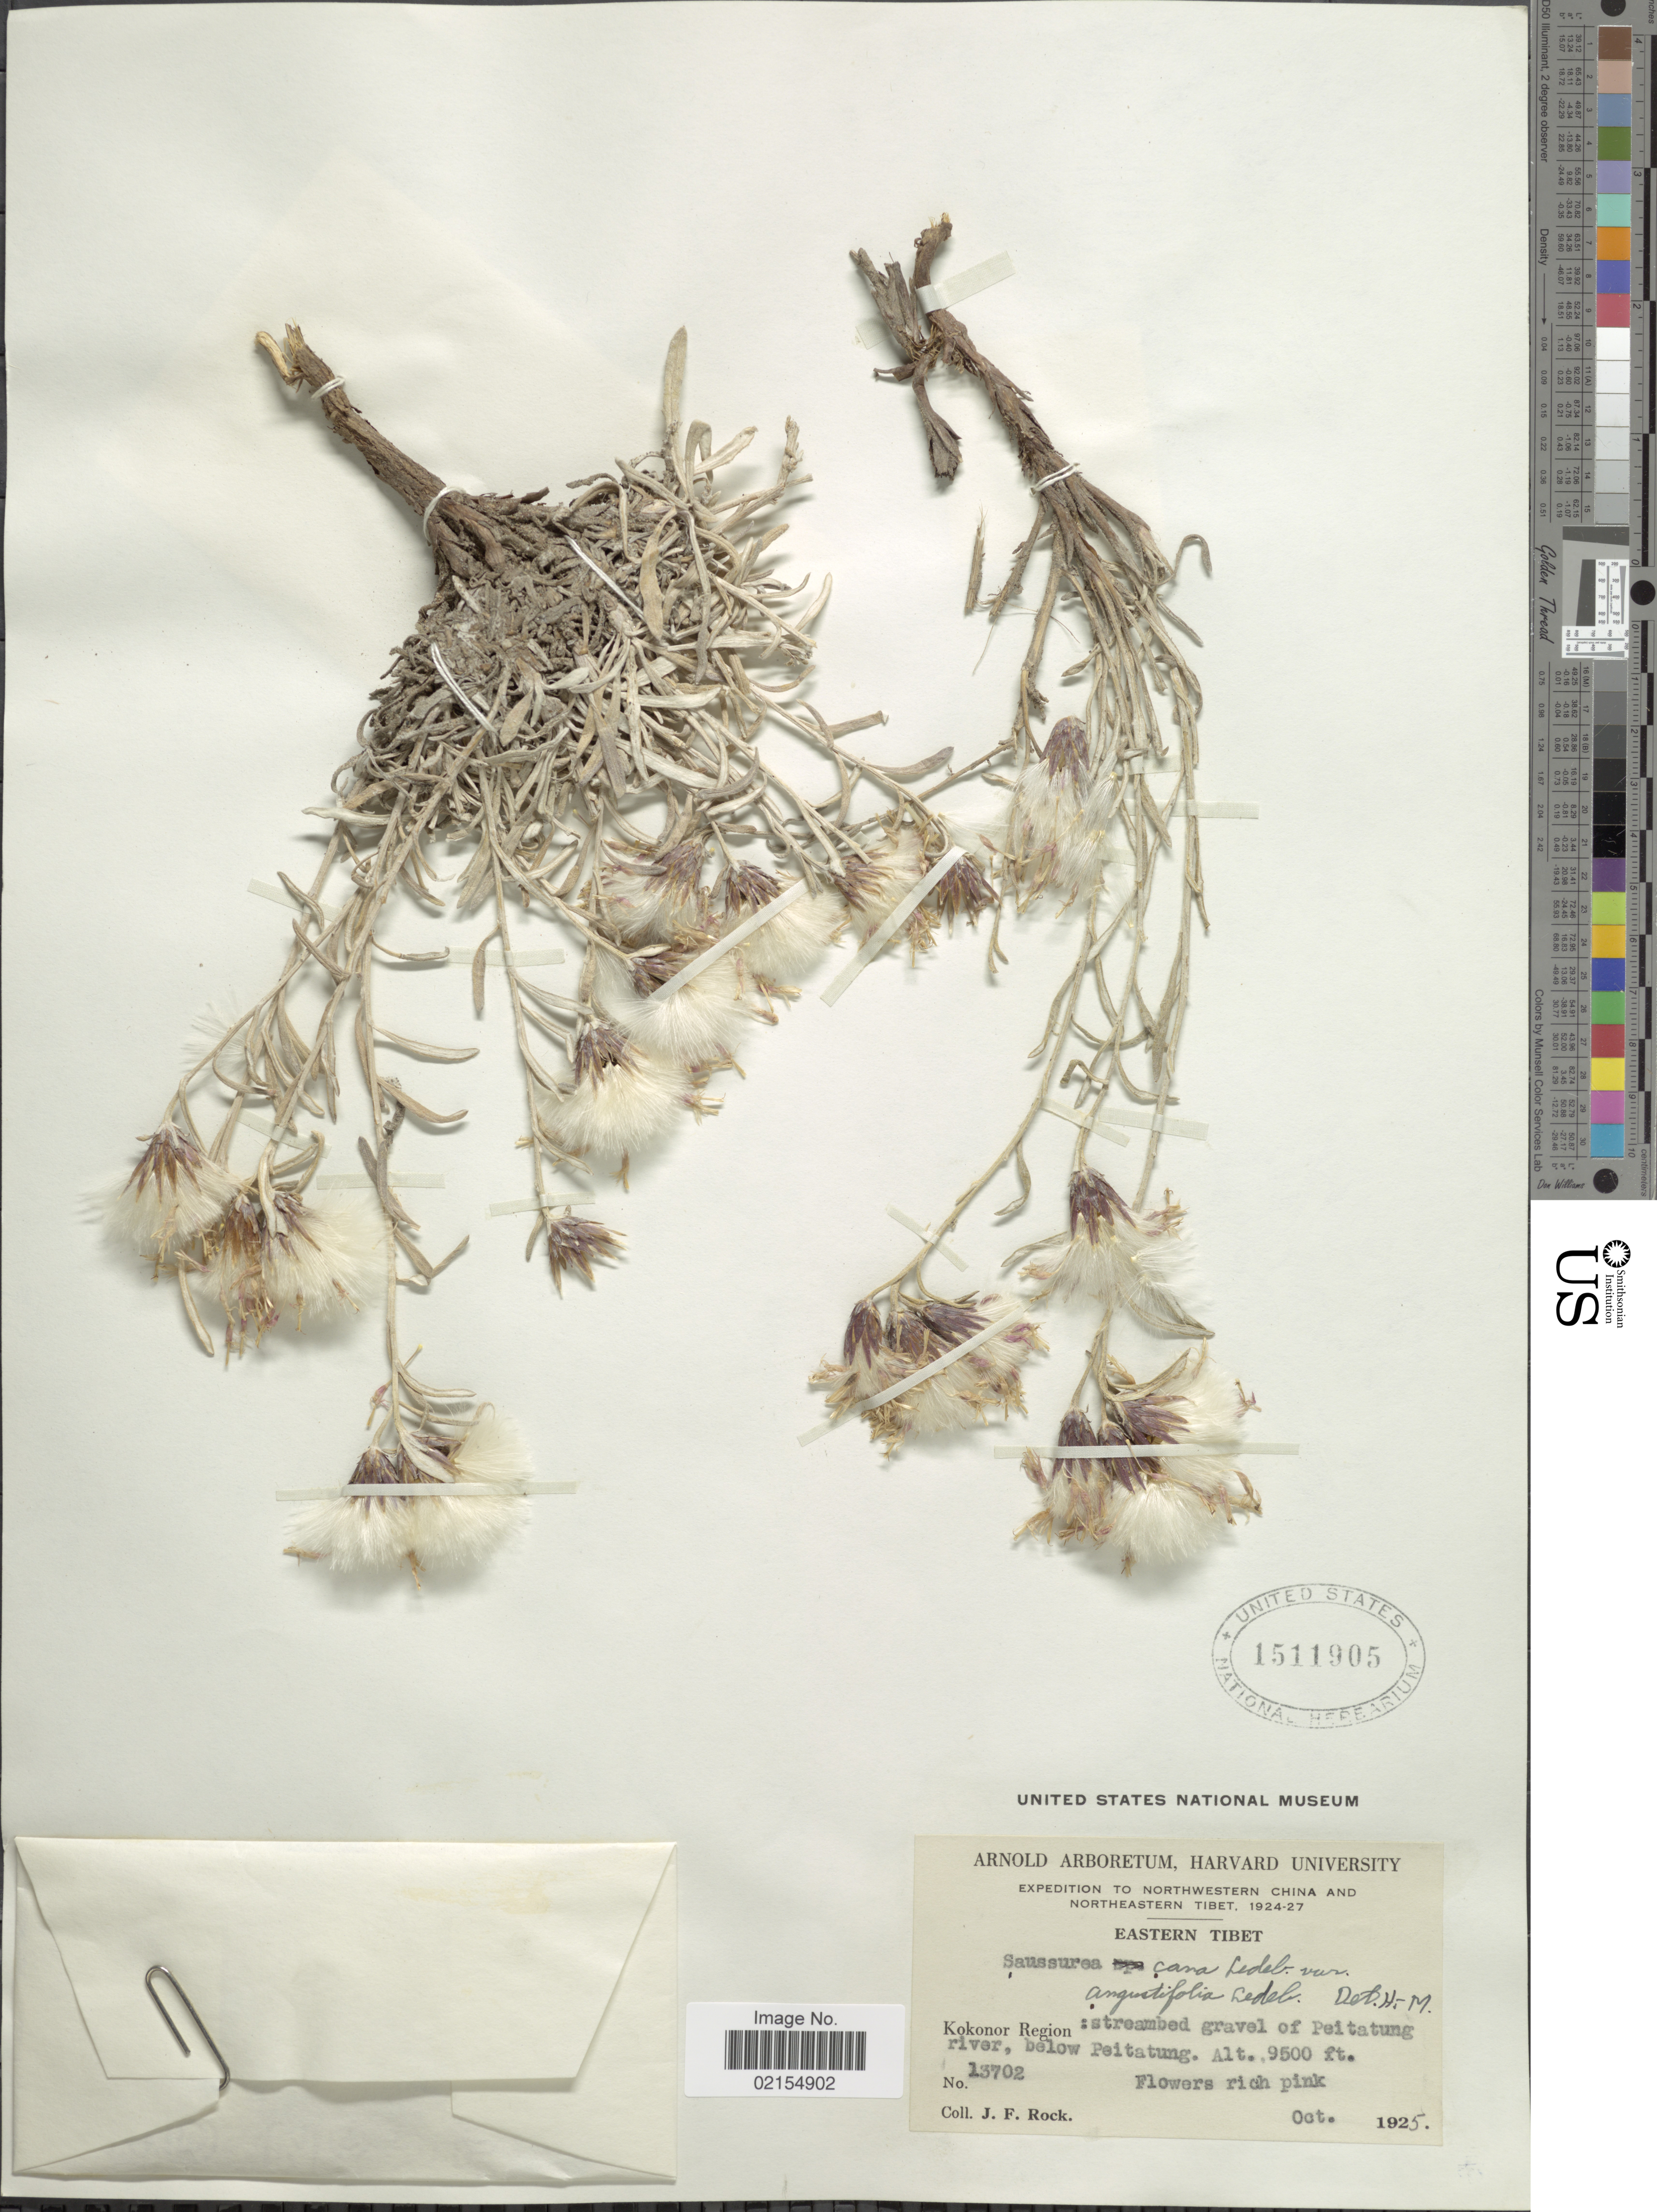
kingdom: Plantae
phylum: Tracheophyta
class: Magnoliopsida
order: Asterales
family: Asteraceae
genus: Saussurea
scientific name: Saussurea cana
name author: Ledeb.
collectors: J. Rock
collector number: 13702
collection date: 1925-10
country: China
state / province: Xizang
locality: Eastern Tibet, Northwestern China and Northeastern Tibet, Kokonor Region, streambed gravel of Peitatung river, below Peitatung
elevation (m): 2896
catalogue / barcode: US 1511905